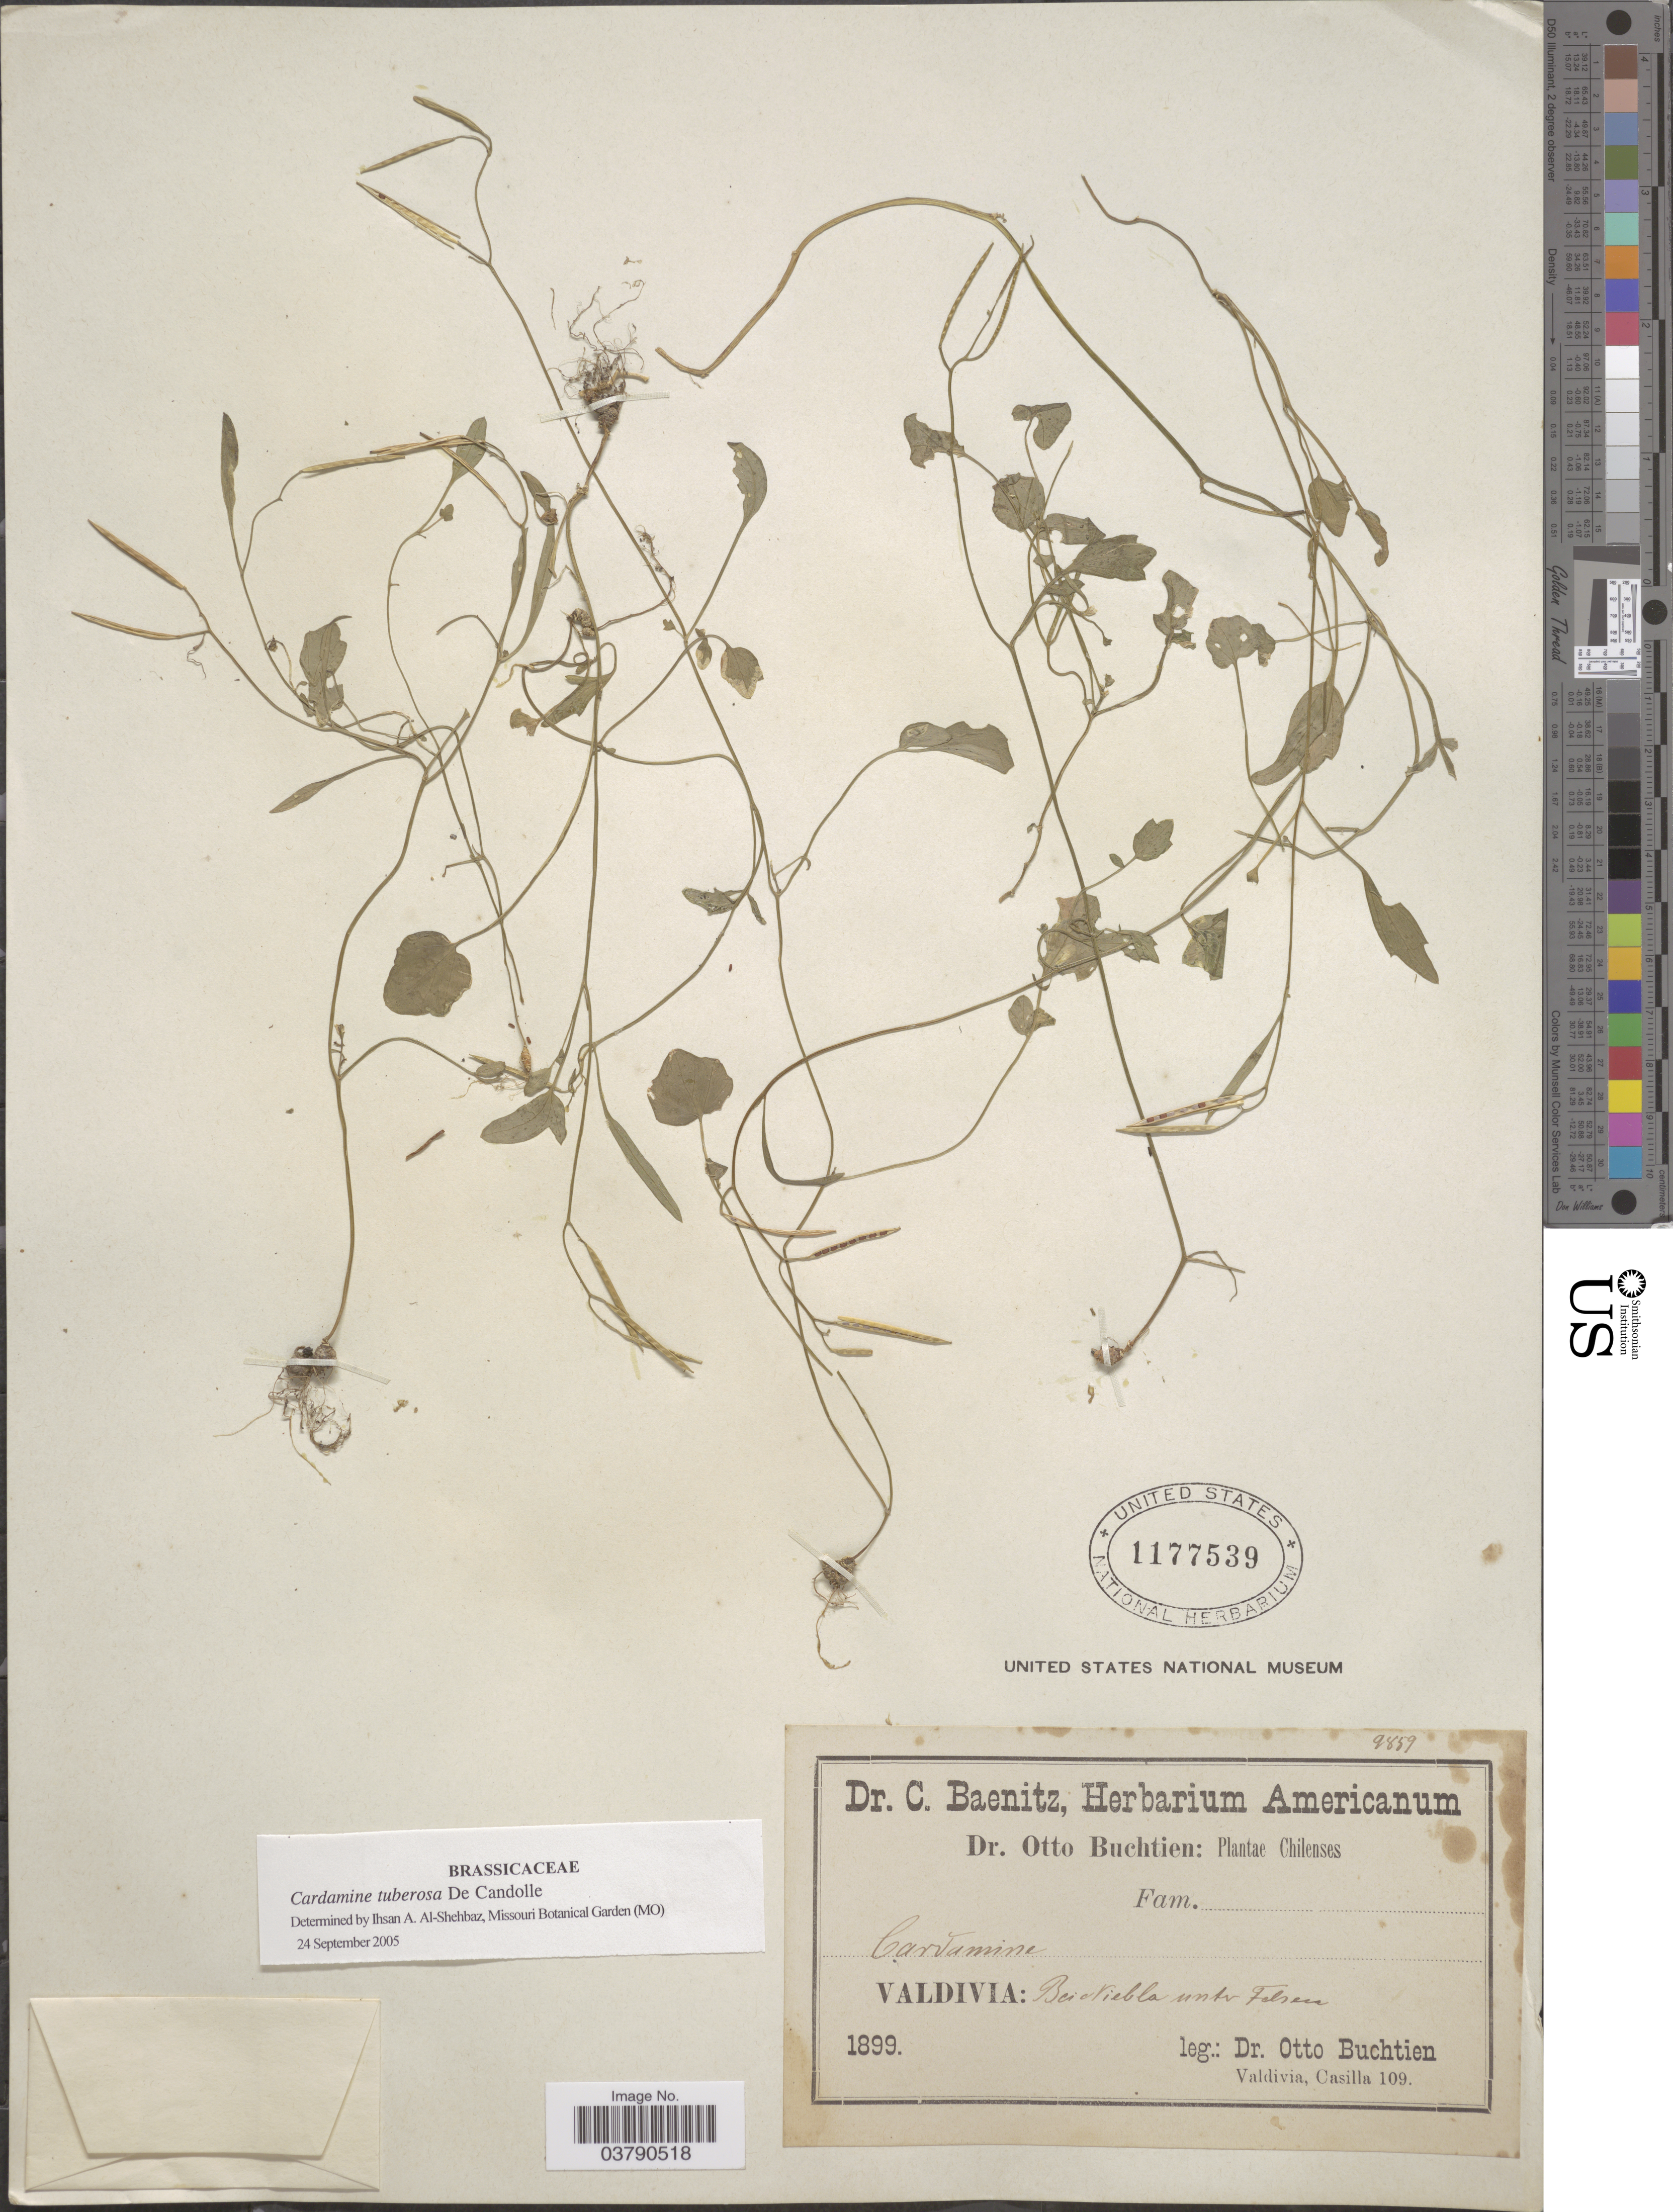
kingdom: Plantae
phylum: Tracheophyta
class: Magnoliopsida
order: Brassicales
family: Brassicaceae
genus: Cardamine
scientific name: Cardamine tuberosa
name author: DC.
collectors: O. Buchtien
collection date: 1899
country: Chile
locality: Valdivia: Bei Niebla unter Felsen.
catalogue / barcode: US 1177539